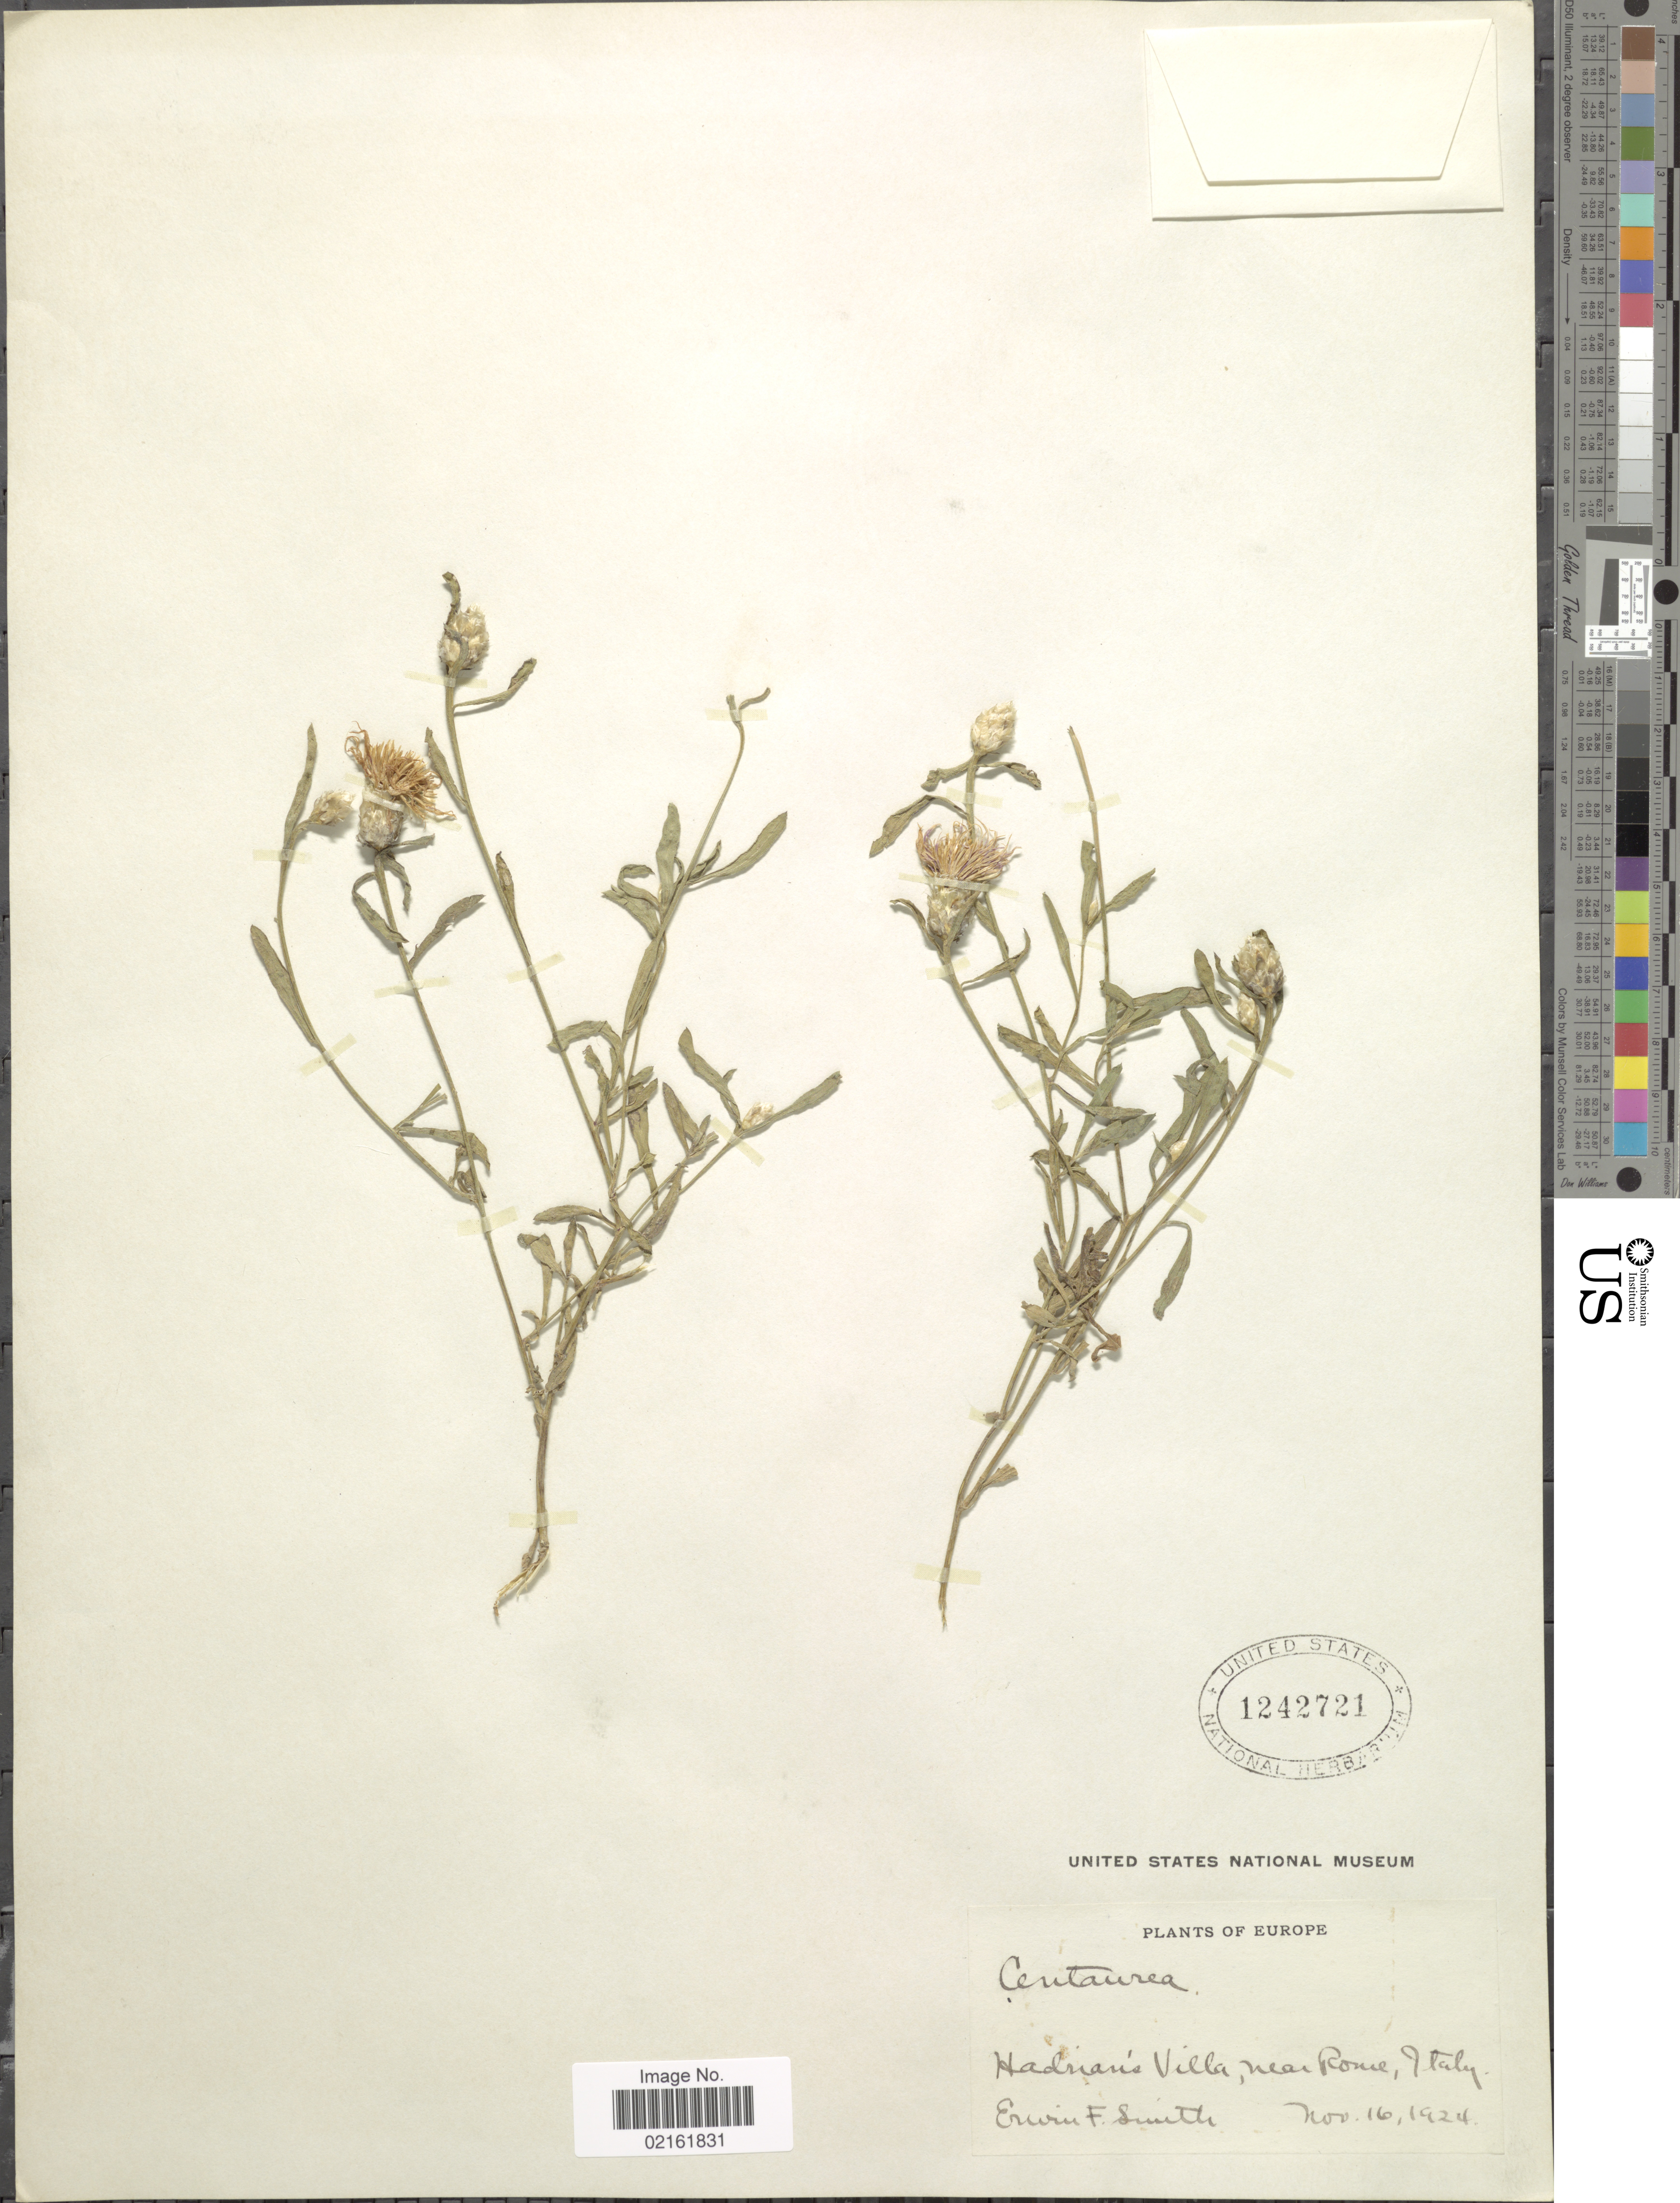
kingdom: Plantae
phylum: Tracheophyta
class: Magnoliopsida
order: Asterales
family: Asteraceae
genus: Centaurea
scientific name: Centaurea sp.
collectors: E. F. Smith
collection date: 1924-11-16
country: Italy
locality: Hadrian's Villa, near Rome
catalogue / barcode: US 1242721